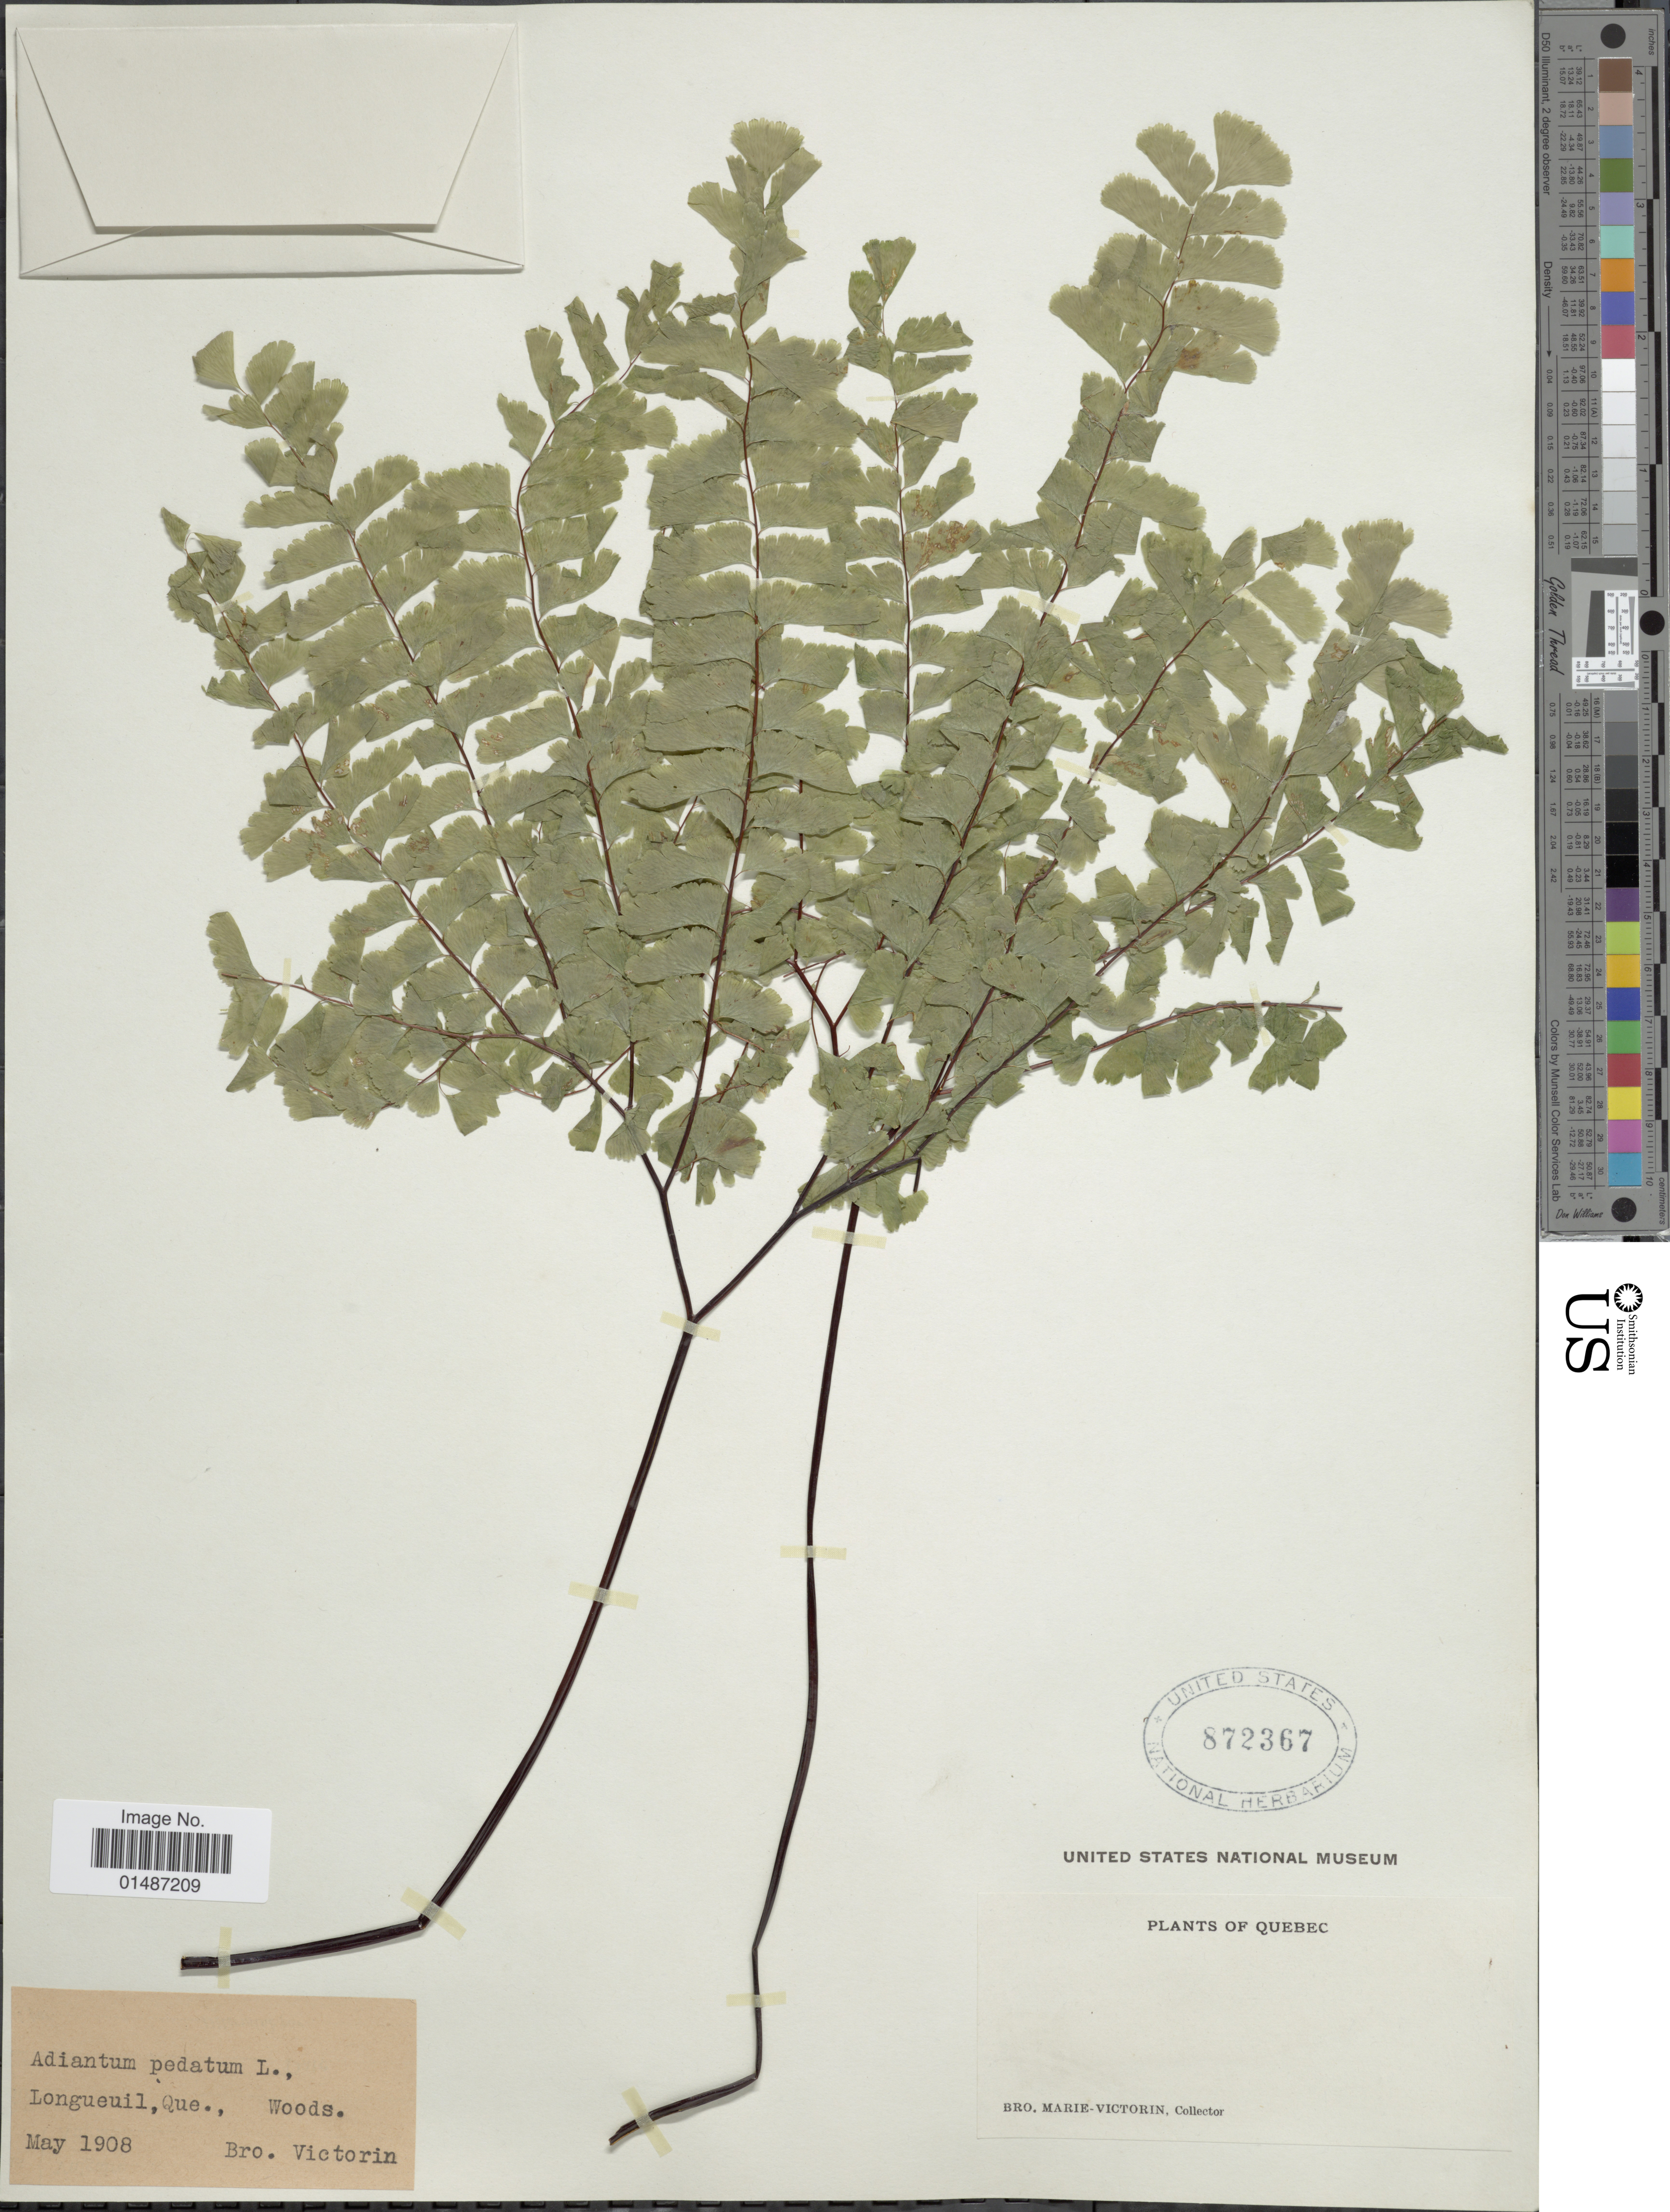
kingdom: Plantae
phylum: Tracheophyta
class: Polypodiopsida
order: Polypodiales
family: Pteridaceae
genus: Adiantum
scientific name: Adiantum pedatum var. pedatum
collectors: Fr. Marie-Victorin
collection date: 1908-05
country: Canada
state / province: Quebec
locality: Longueuil.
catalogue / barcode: US 872367